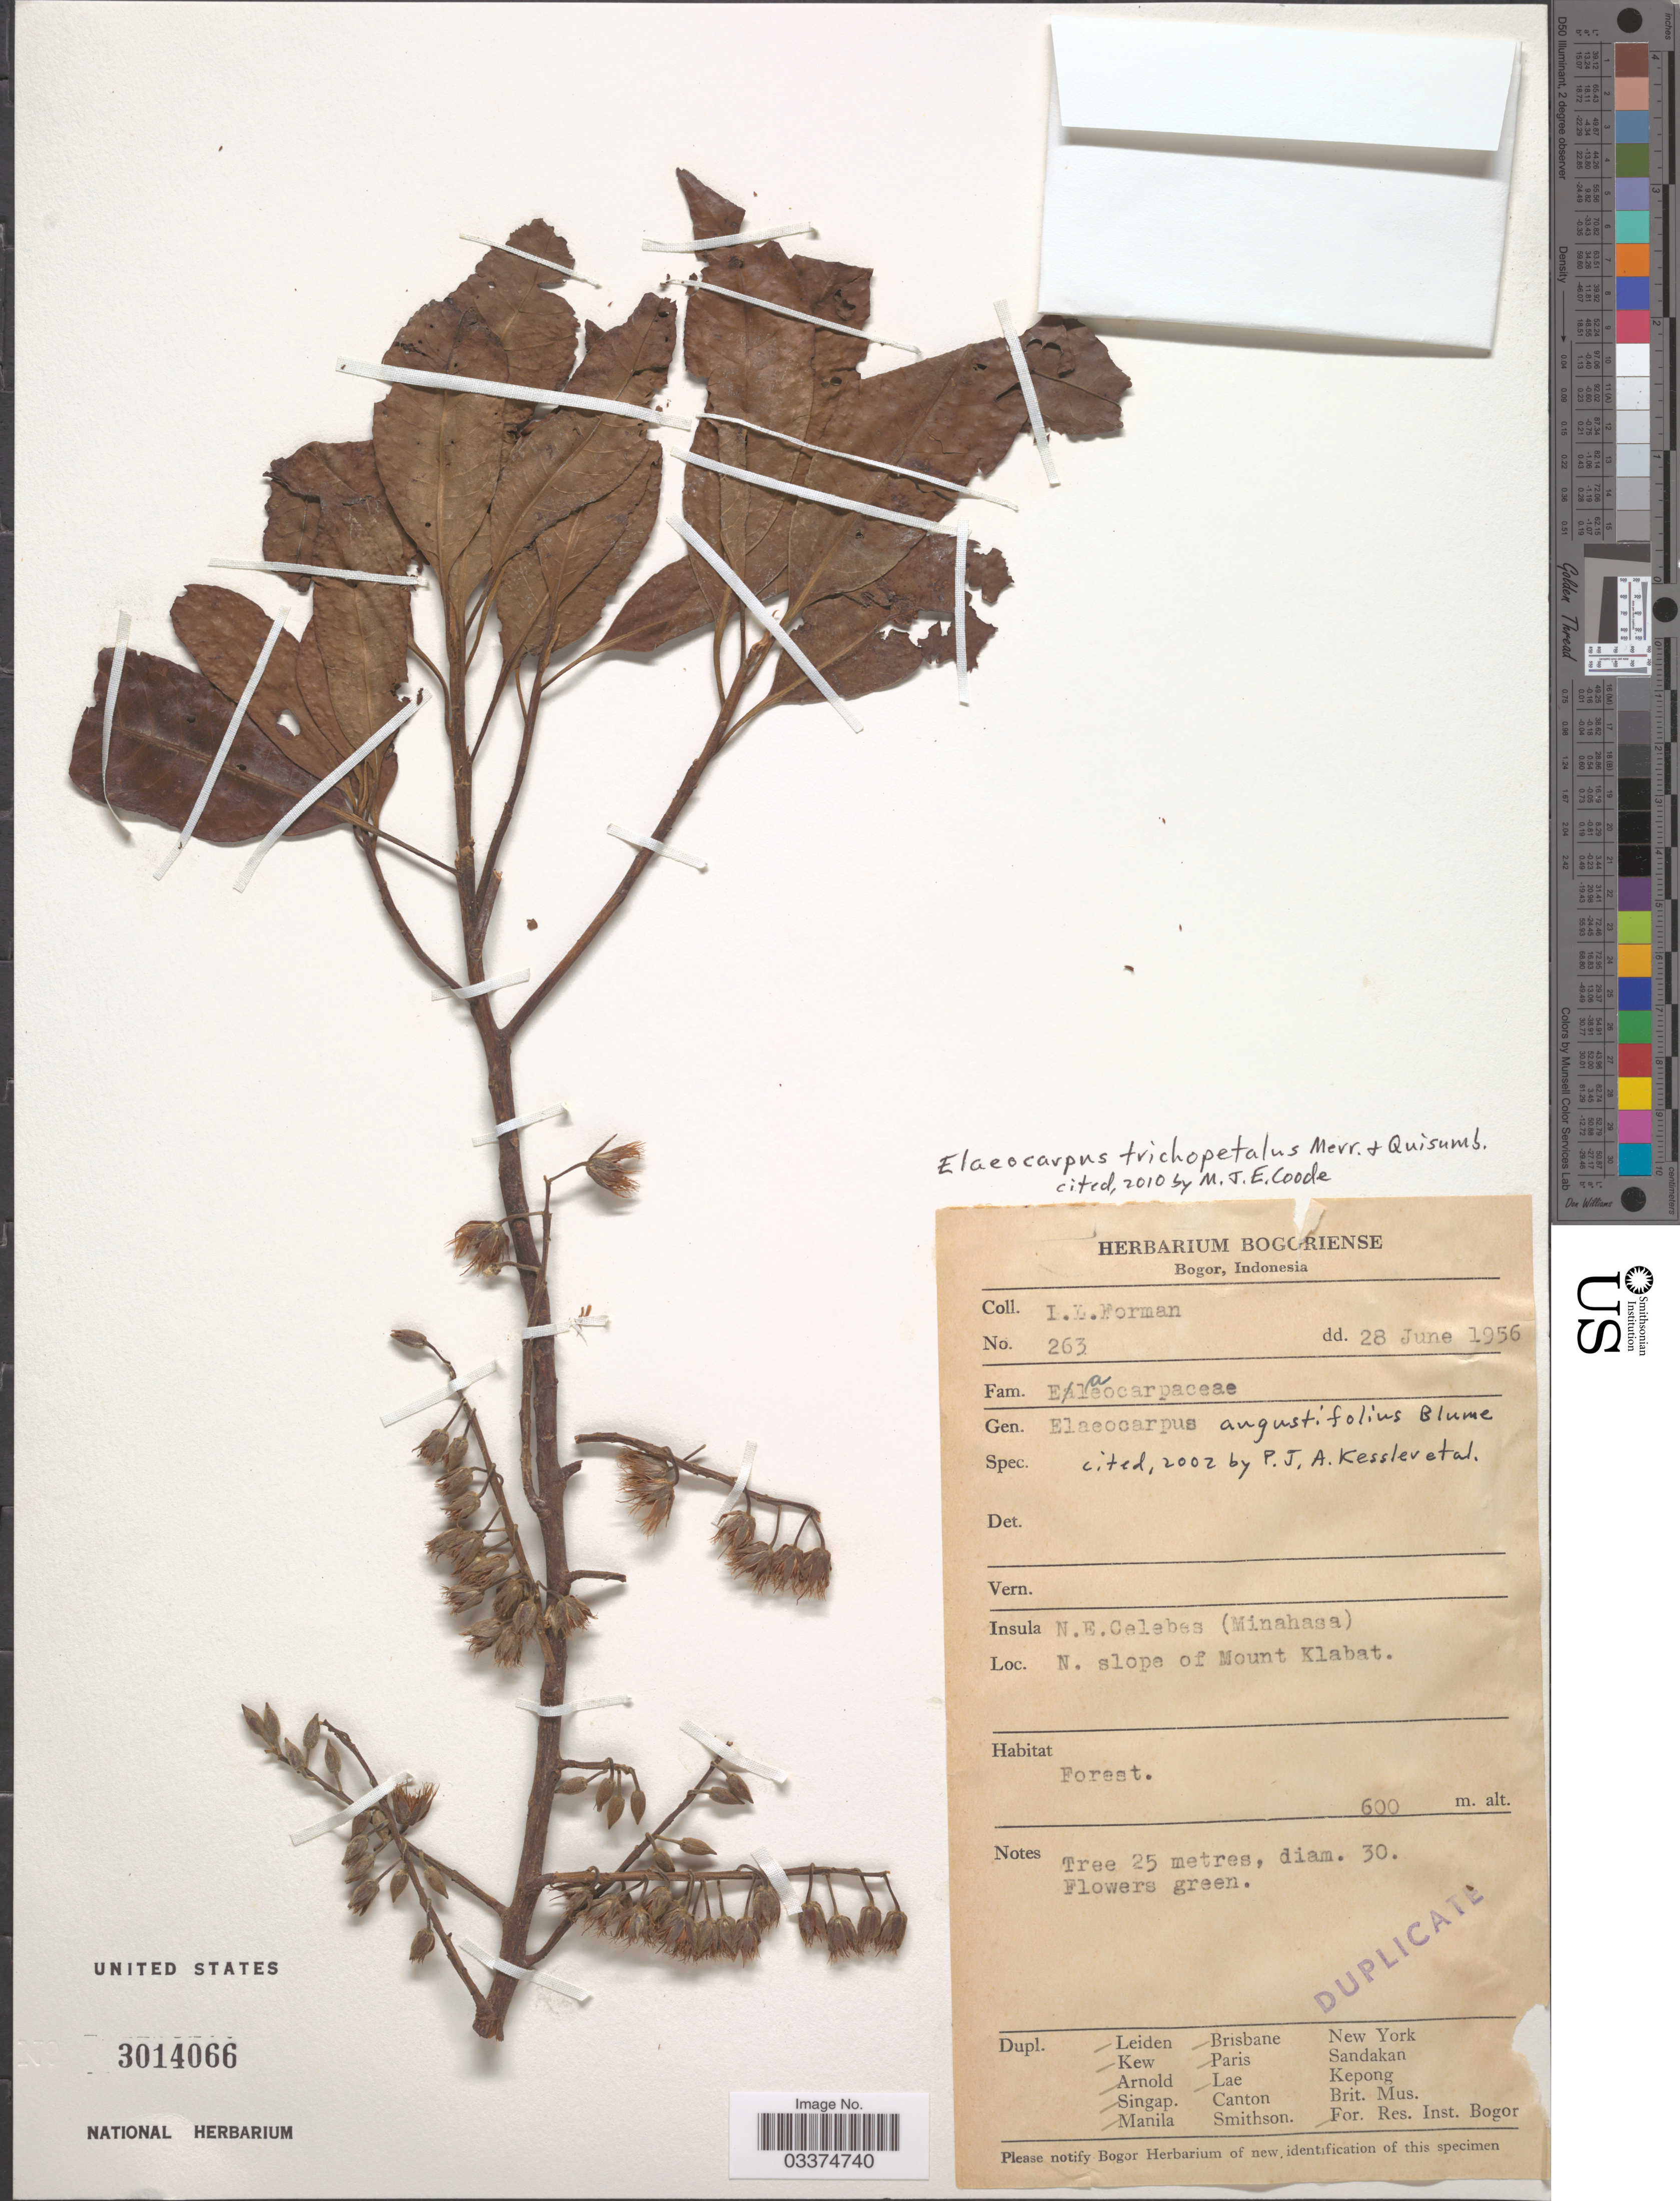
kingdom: Plantae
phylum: Tracheophyta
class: Magnoliopsida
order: Oxalidales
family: Elaeocarpaceae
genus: Elaeocarpus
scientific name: Elaeocarpus trichophyllus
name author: A.C. Sm.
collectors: I. Norman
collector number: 263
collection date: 1956-06-28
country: Indonesia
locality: Insula N.E. Celebes (Minahasa). N. slope of Mount Klabat.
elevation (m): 600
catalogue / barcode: US 3014066